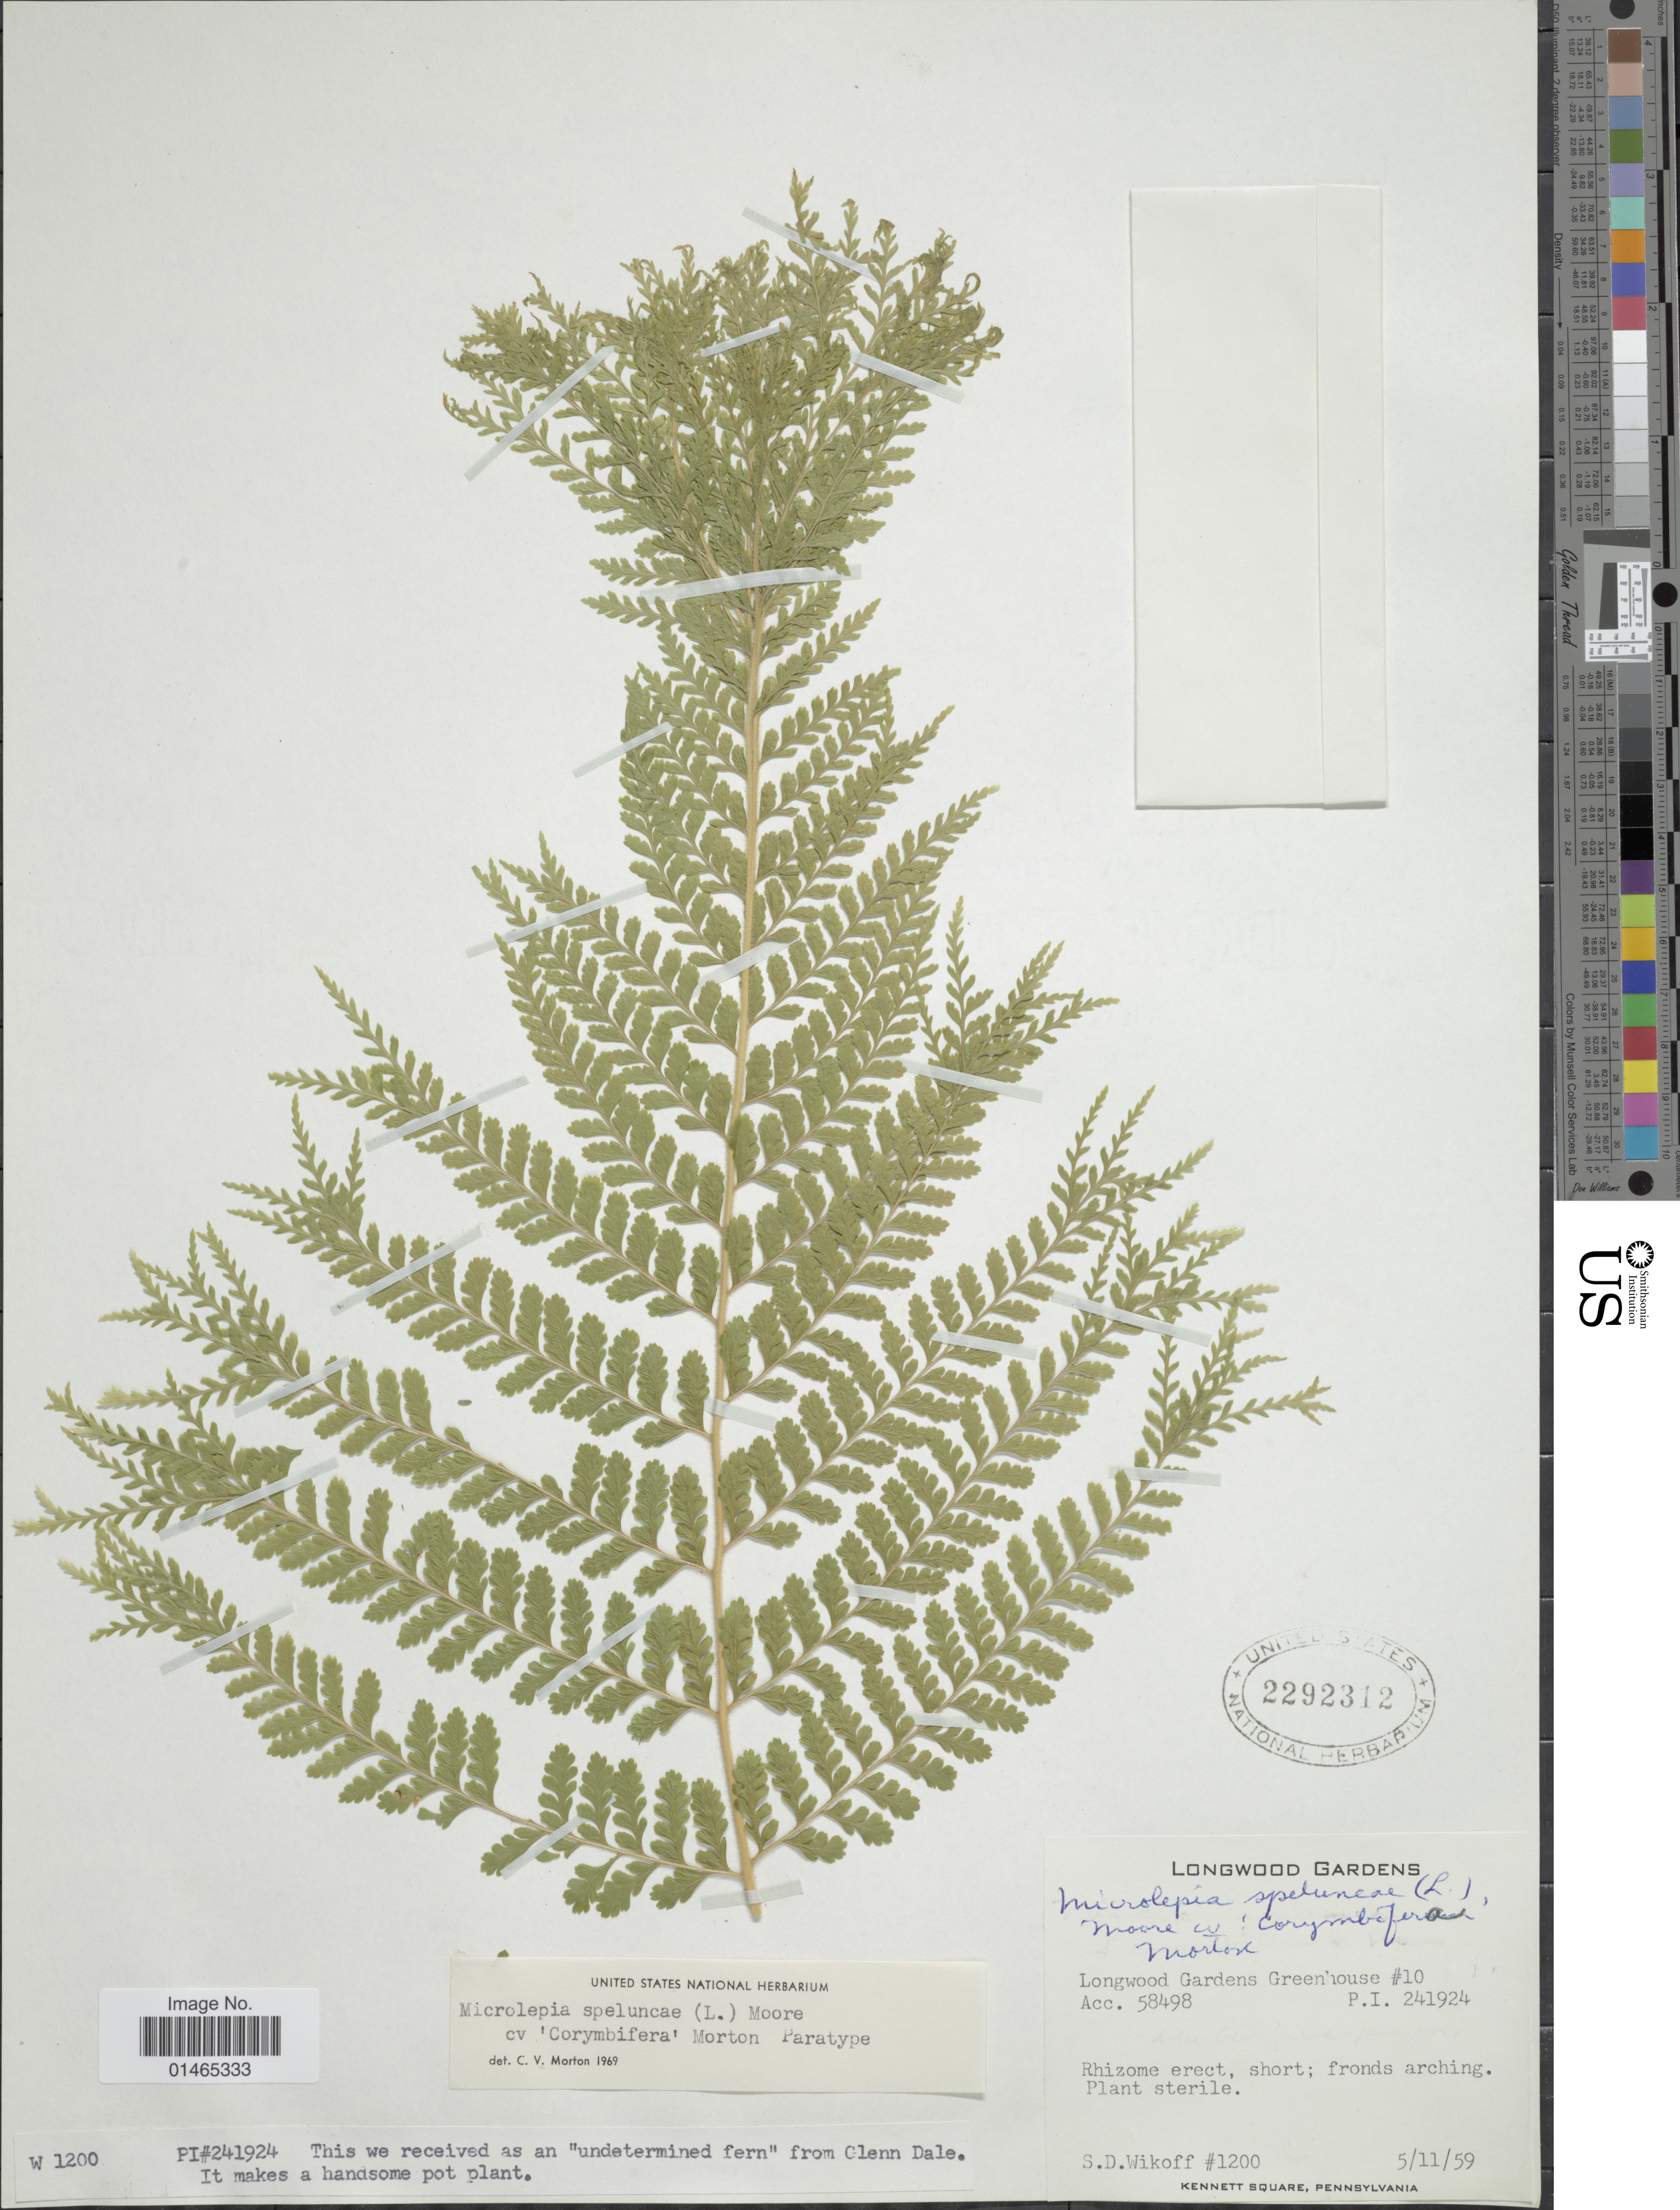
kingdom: Plantae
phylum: Tracheophyta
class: Polypodiopsida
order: Polypodiales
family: Dennstaedtiaceae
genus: Microlepia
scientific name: Microlepia speluncae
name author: (L.) T. Moore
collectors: S. Wikoff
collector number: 1200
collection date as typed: Transcribed d/m/y: 5/11/59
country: United States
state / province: Pennsylvania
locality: Longwood Gardens Greenhouse #10, Kennett Square.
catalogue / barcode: US 2292312